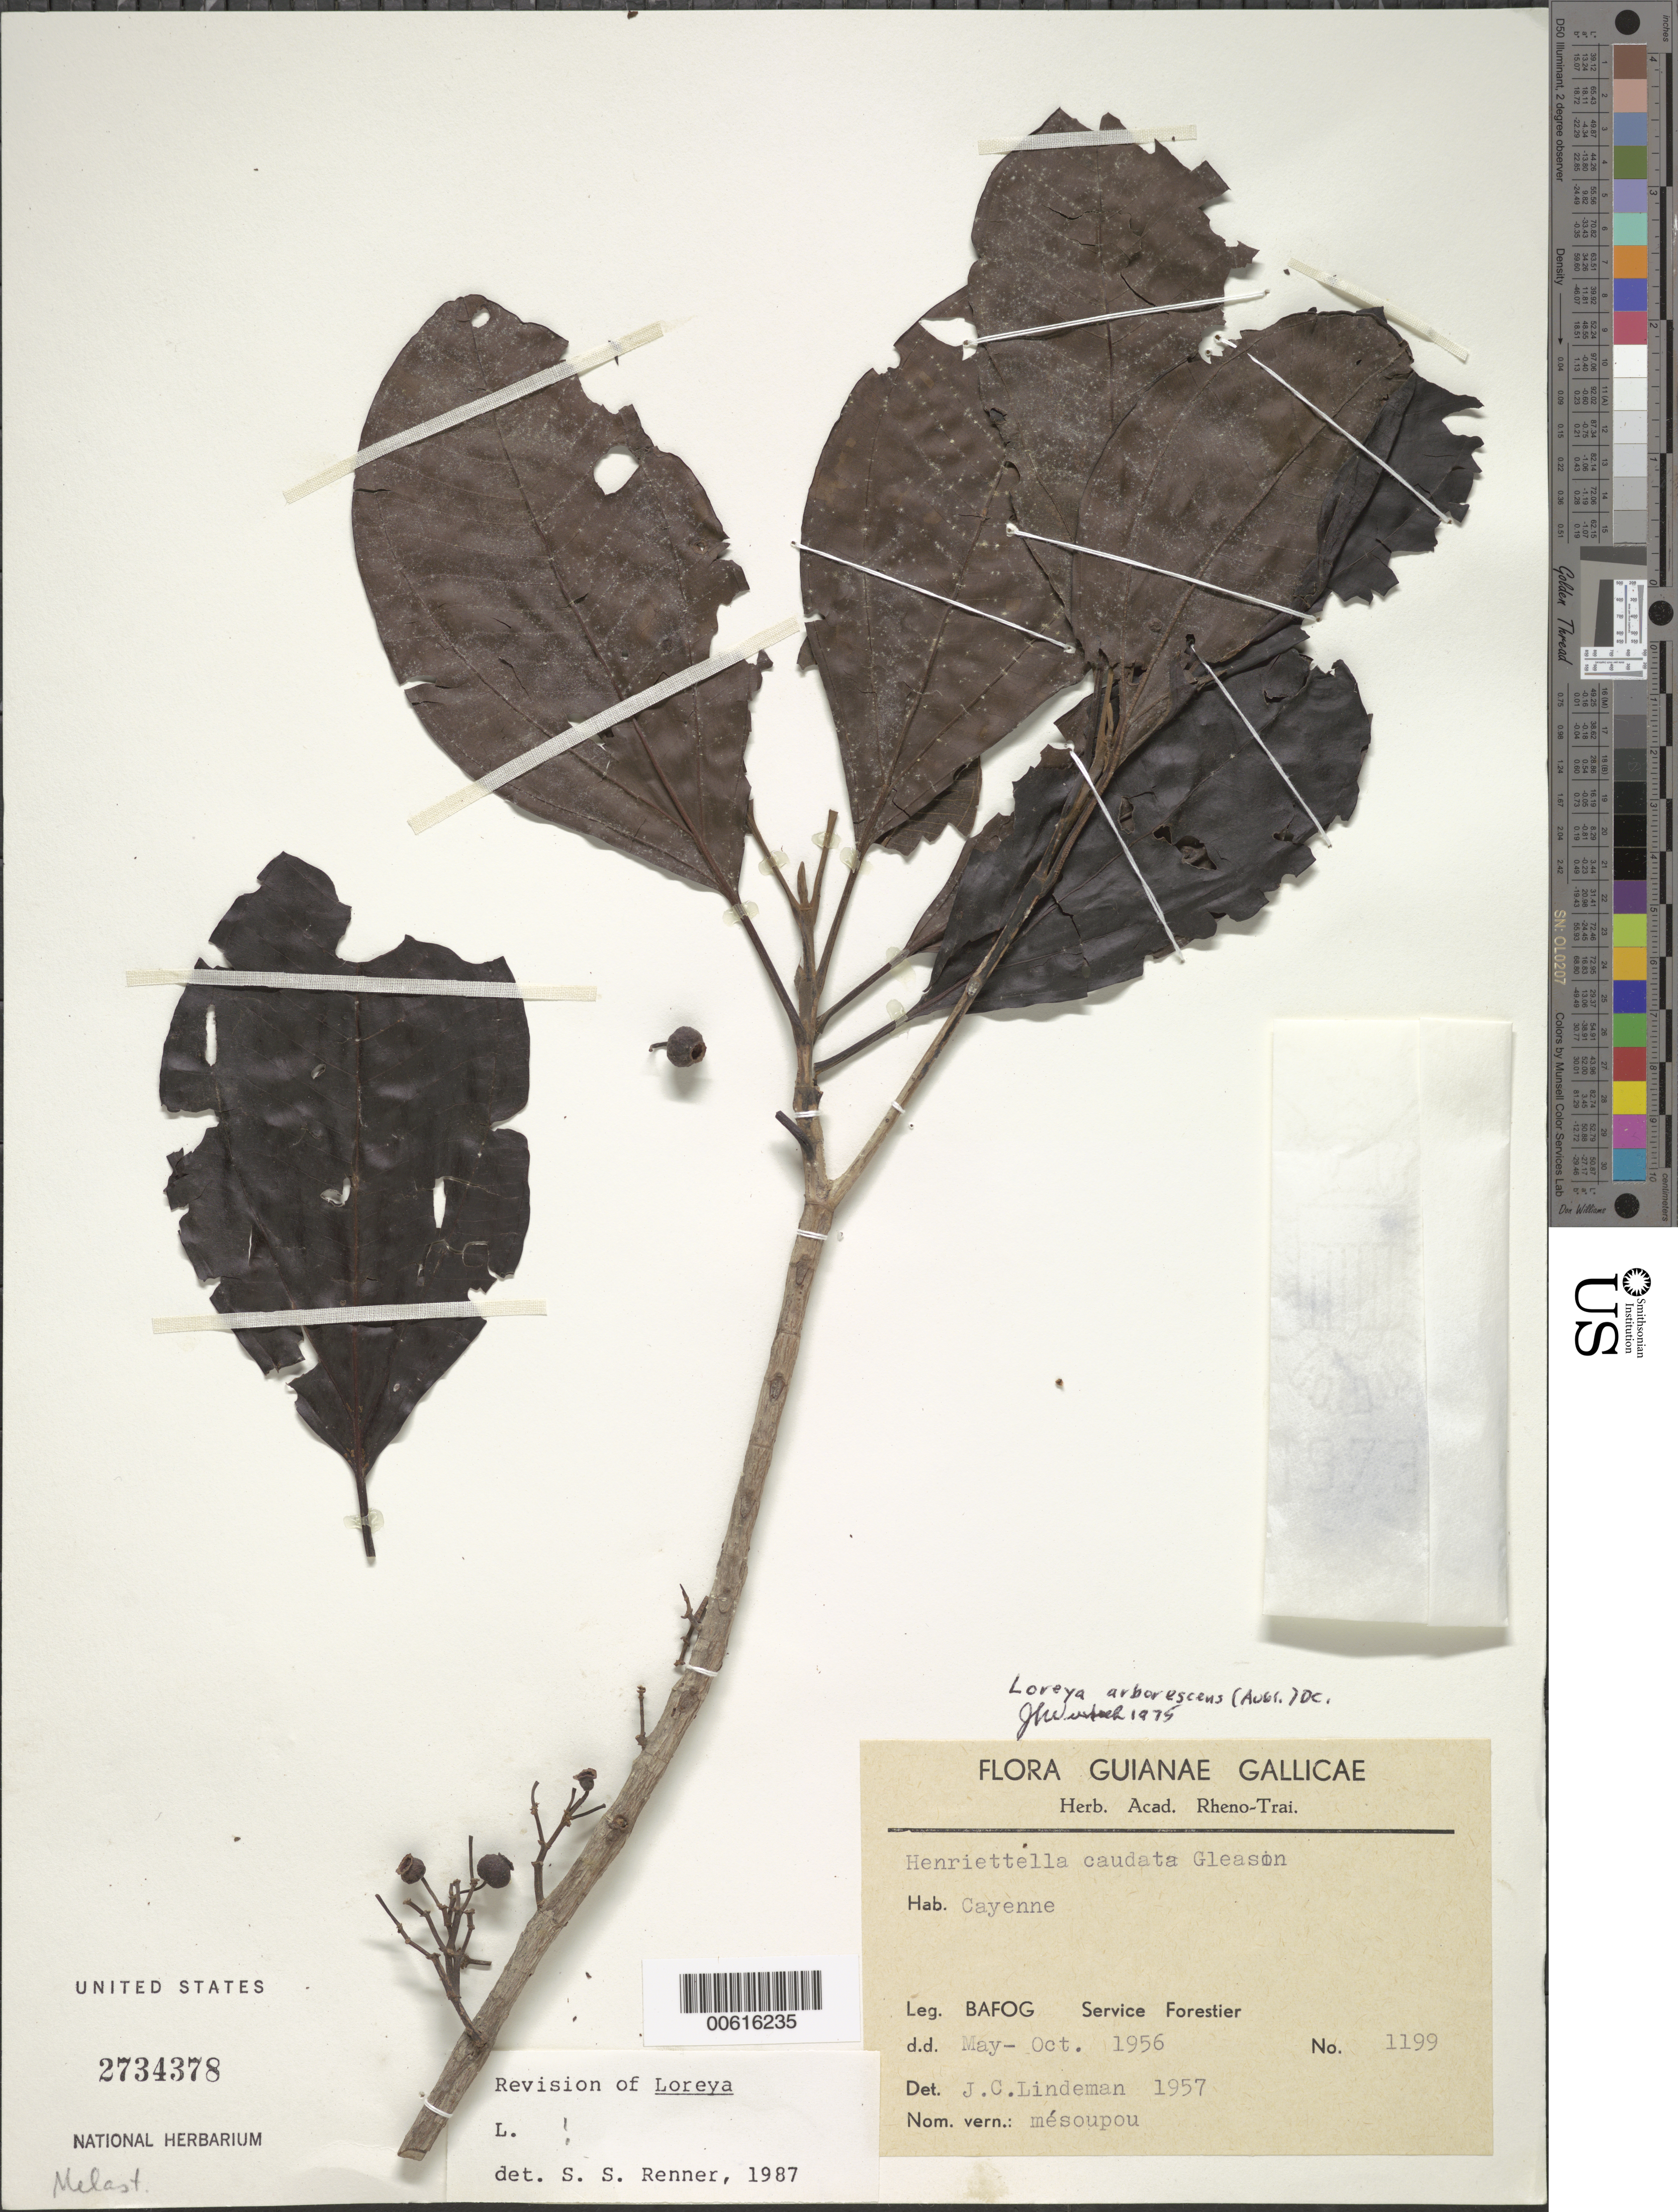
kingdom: Plantae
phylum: Tracheophyta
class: Magnoliopsida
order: Myrtales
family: Melastomataceae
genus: Bellucia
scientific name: Bellucia arborescens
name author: (Aubl.) Baill.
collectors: B.A.F.O.G., Service Forestier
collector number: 1199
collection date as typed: May-56 to Oct-56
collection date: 1956-05/1956-10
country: French Guiana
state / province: Cayenne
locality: Cayenne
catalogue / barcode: US 2734378